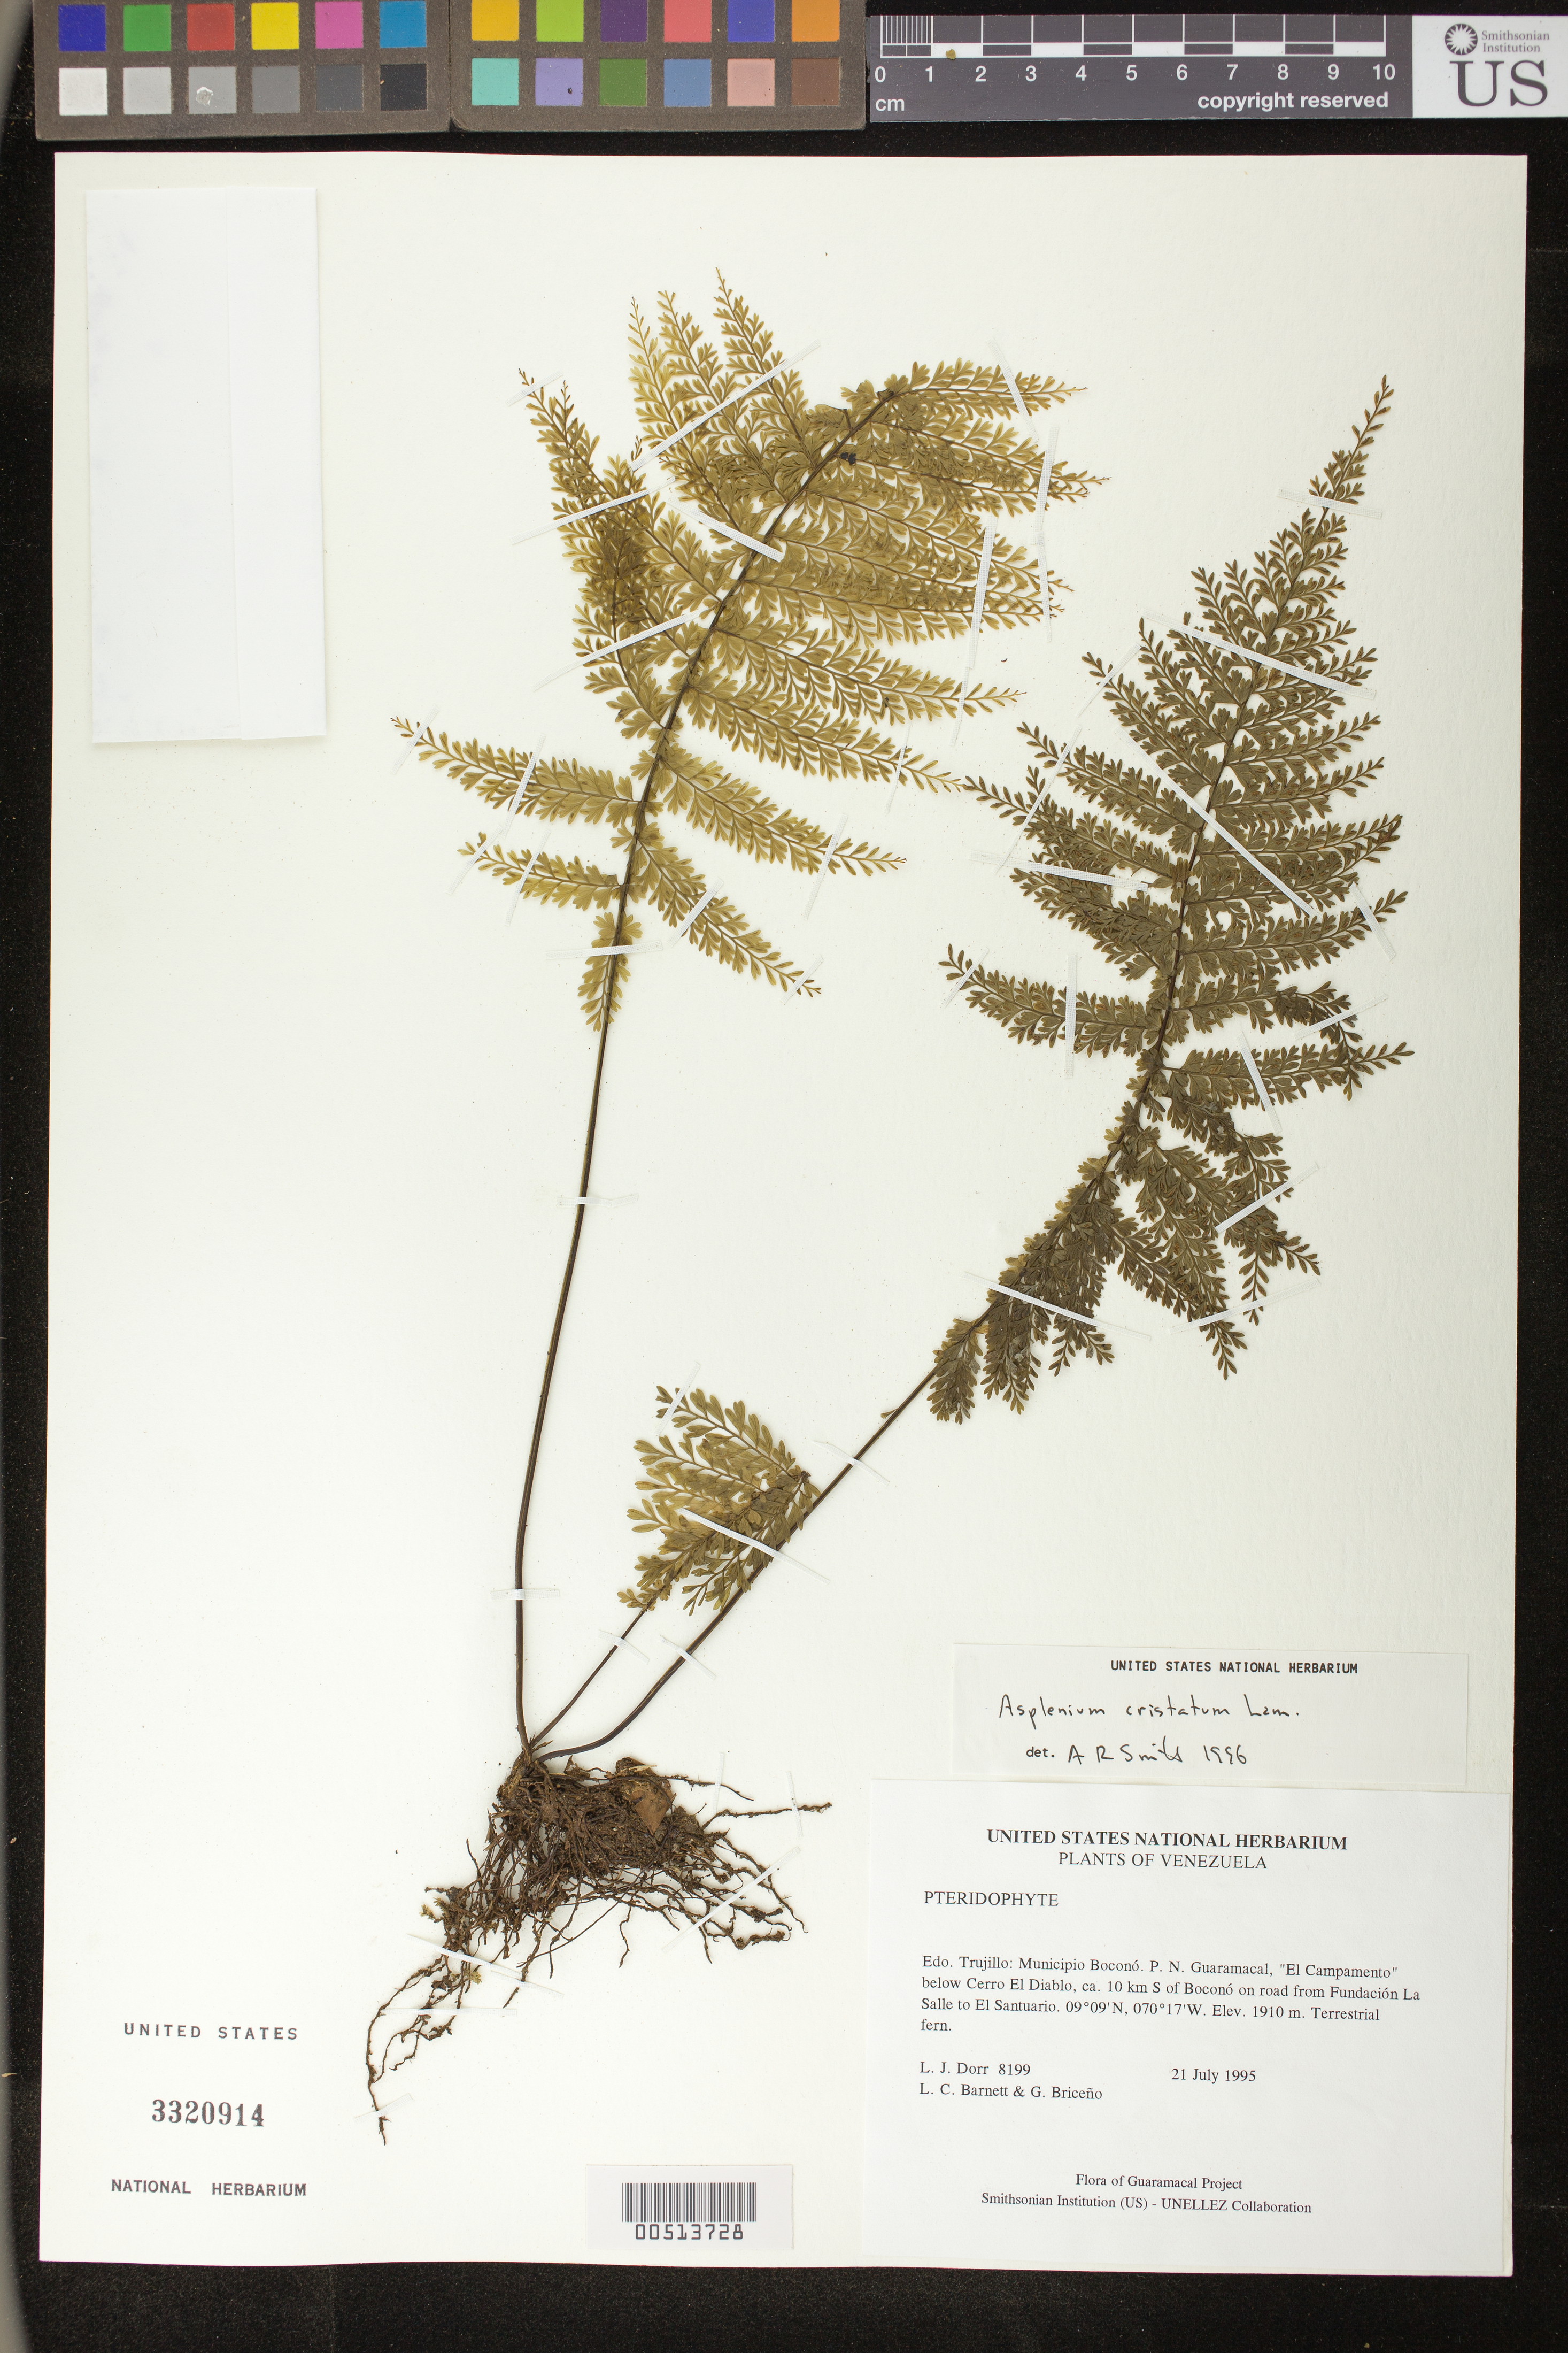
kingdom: Plantae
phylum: Tracheophyta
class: Polypodiopsida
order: Polypodiales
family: Aspleniaceae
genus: Asplenium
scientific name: Asplenium cristatum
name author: Lam.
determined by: Smith, Alan R., (UC)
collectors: L. J. Dorr, L. C. Barnett & G. Briceño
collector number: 8199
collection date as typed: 21 Jul 1995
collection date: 1995-07-21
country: Venezuela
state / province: Trujillo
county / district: Boconó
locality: Parque Nacional Guaramacal, "El Campamento" below Cerro El Diablo, ca. 10 km S of Boconó on road from Fundación La Salle to El Santuario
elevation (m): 1910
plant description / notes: PORT, UC, US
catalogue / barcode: US 3320914